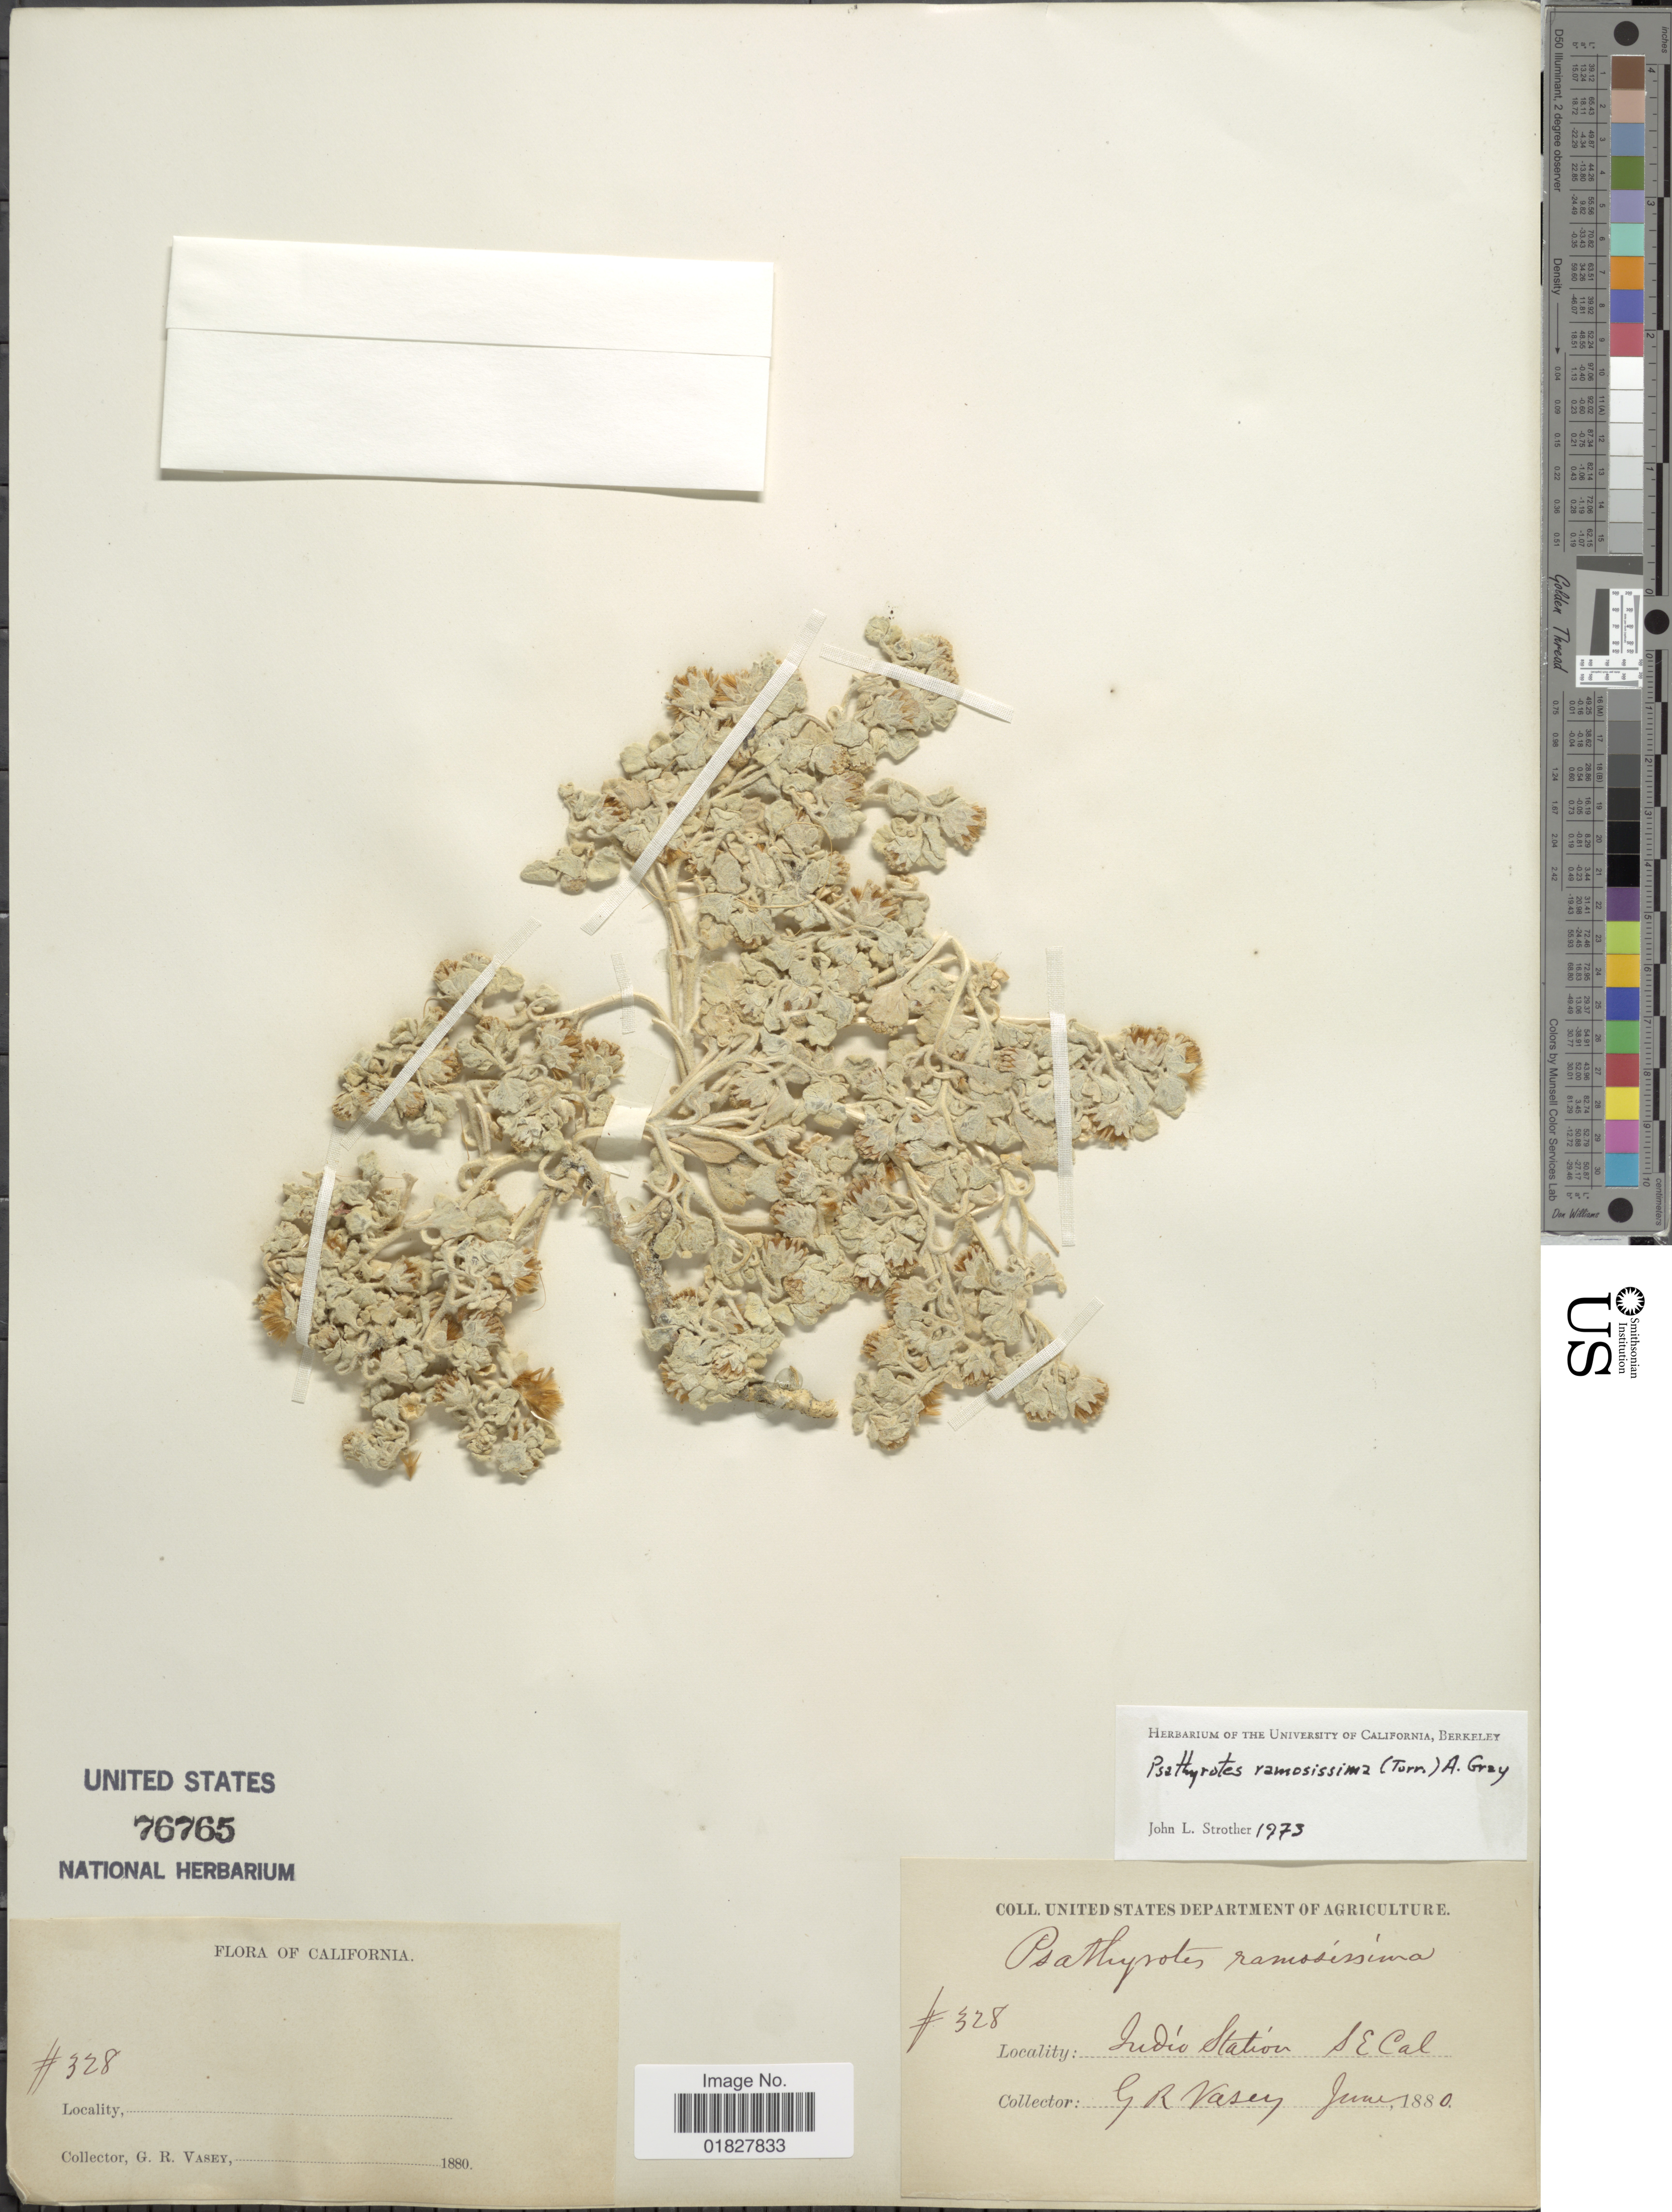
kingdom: Plantae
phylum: Tracheophyta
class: Magnoliopsida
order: Asterales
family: Asteraceae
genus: Psathyrotes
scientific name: Psathyrotes ramosissima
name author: (Torr.) A. Gray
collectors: G. R. Vasey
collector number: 328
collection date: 1880-06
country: United States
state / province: California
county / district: Riverside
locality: Indio Station, SE Cal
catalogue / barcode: US 76765